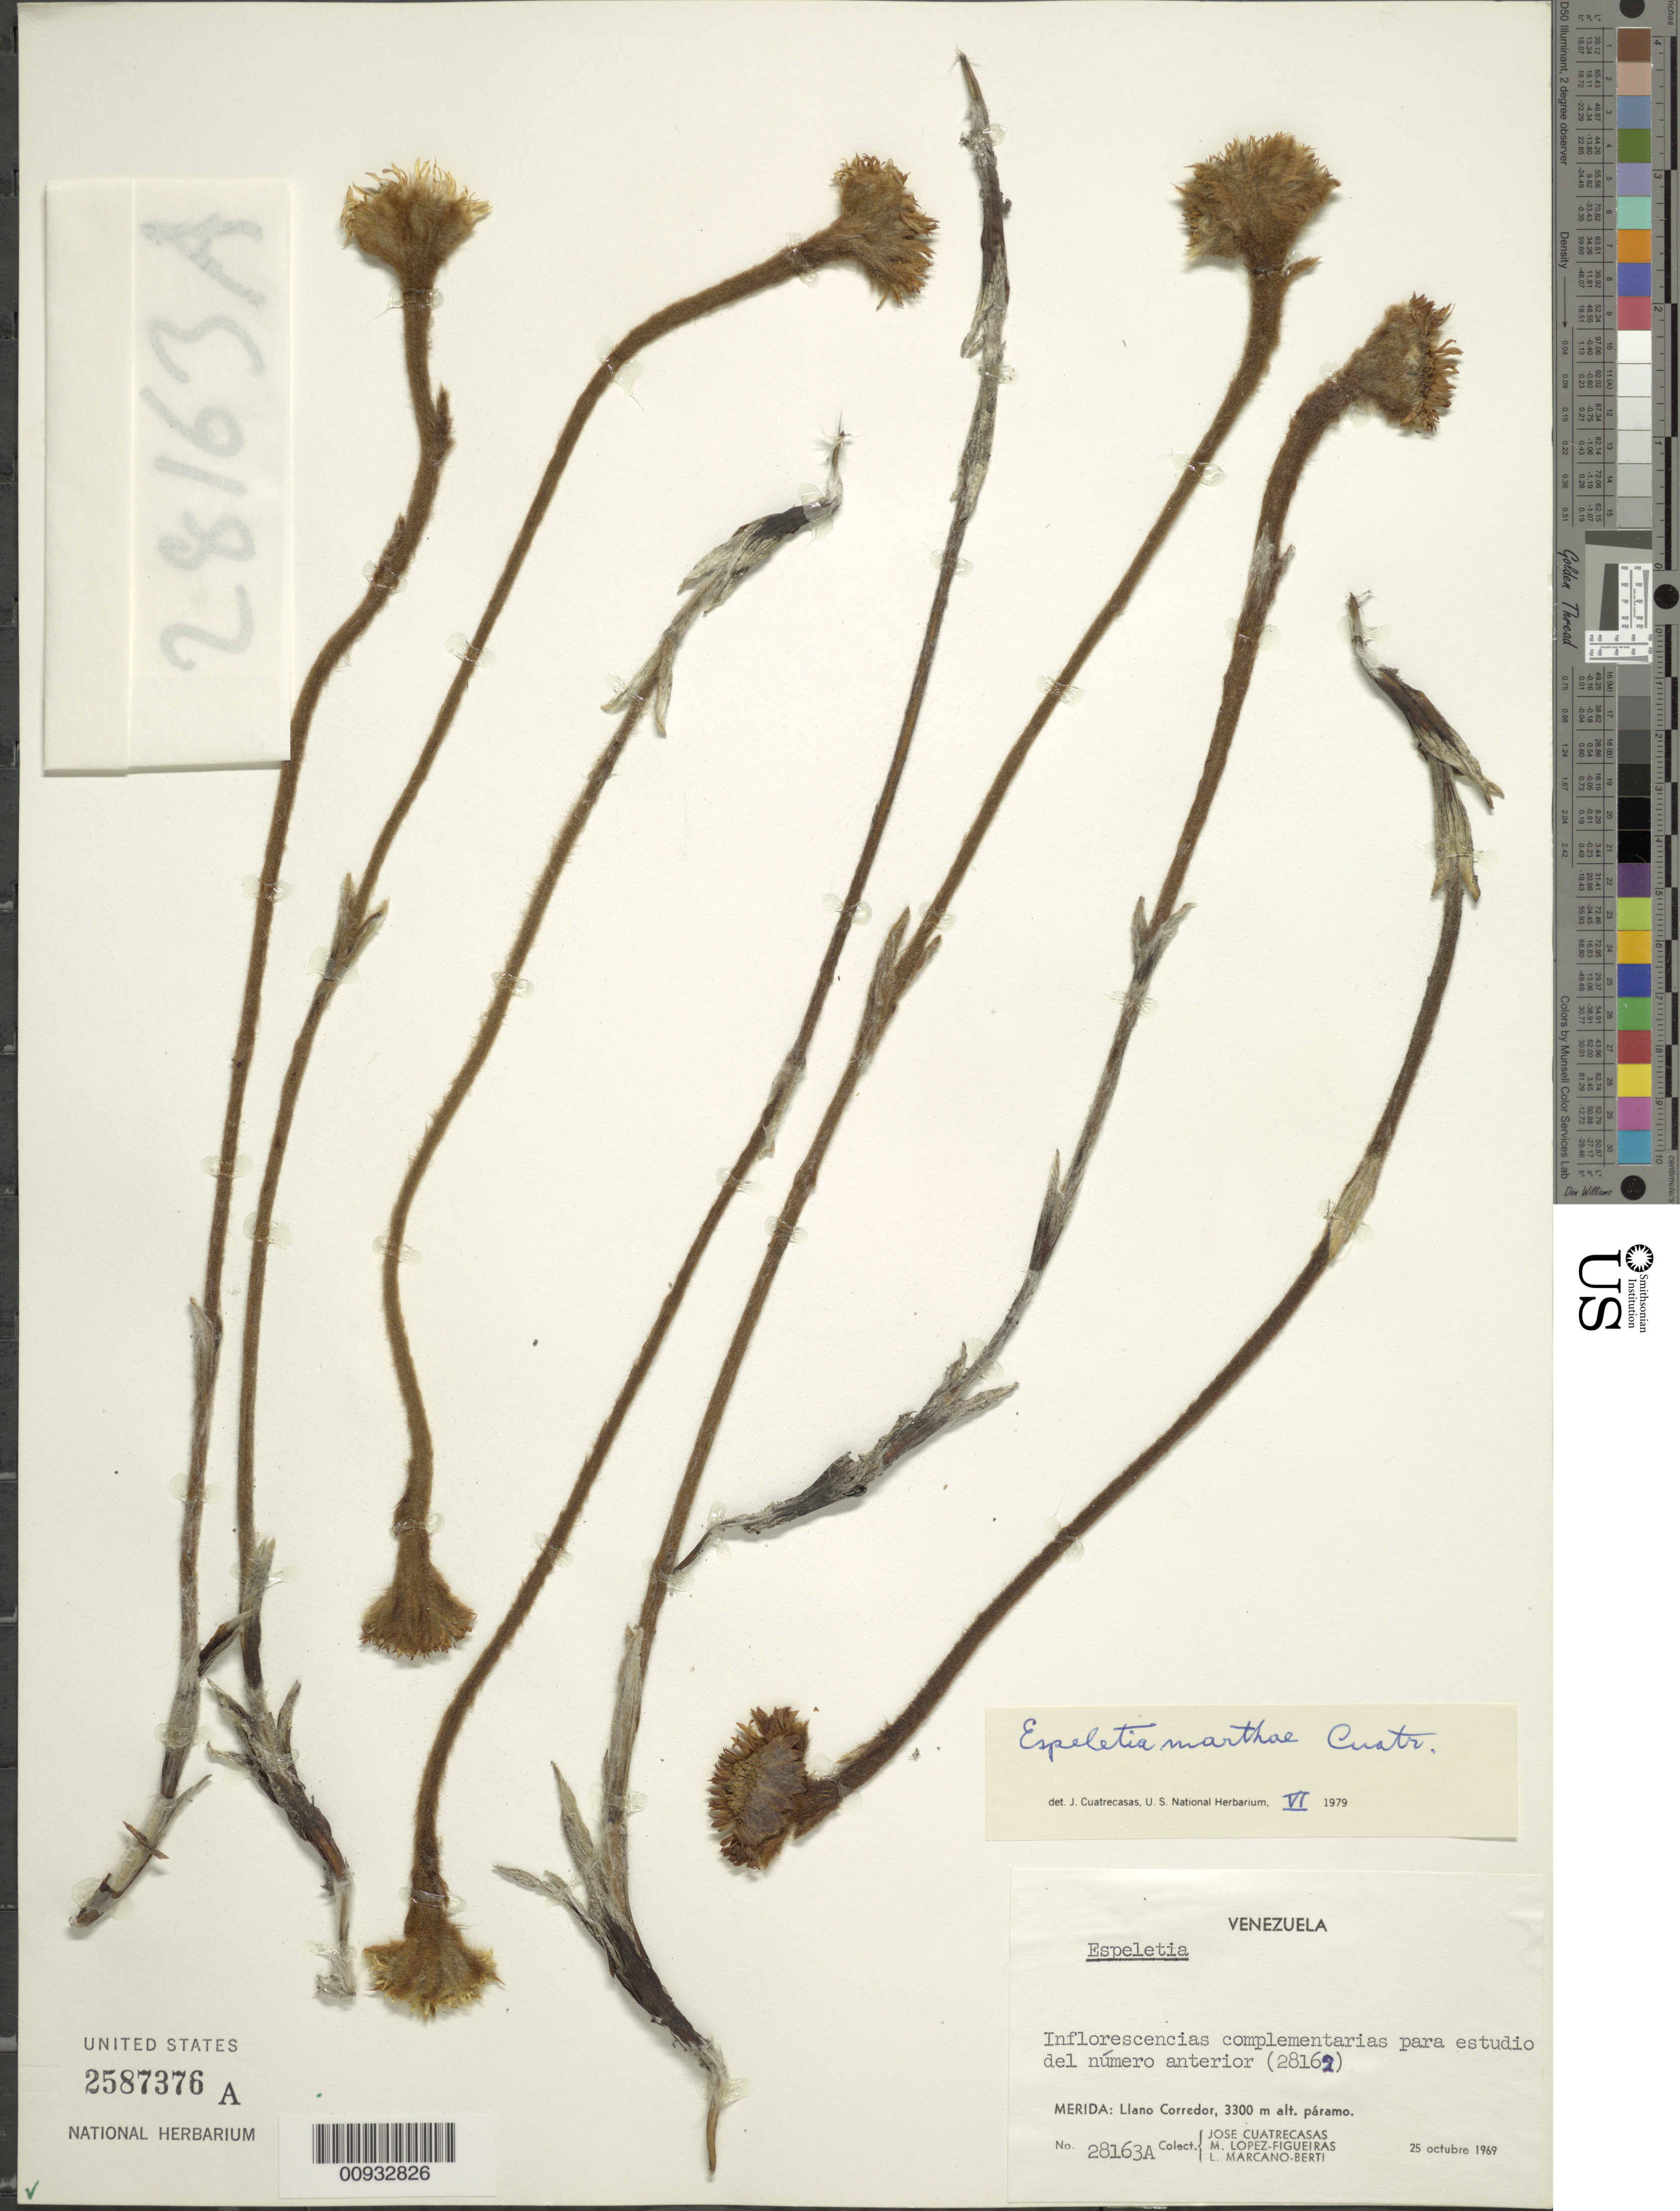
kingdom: Plantae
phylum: Tracheophyta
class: Magnoliopsida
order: Asterales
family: Asteraceae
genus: Espeletia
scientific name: Espeletia marthae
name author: Cuatrec.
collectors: J. Cuatrecasas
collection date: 1969-10-25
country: Venezuela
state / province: Mérida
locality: Llano Corredor.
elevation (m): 3300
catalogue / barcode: US 2587376A